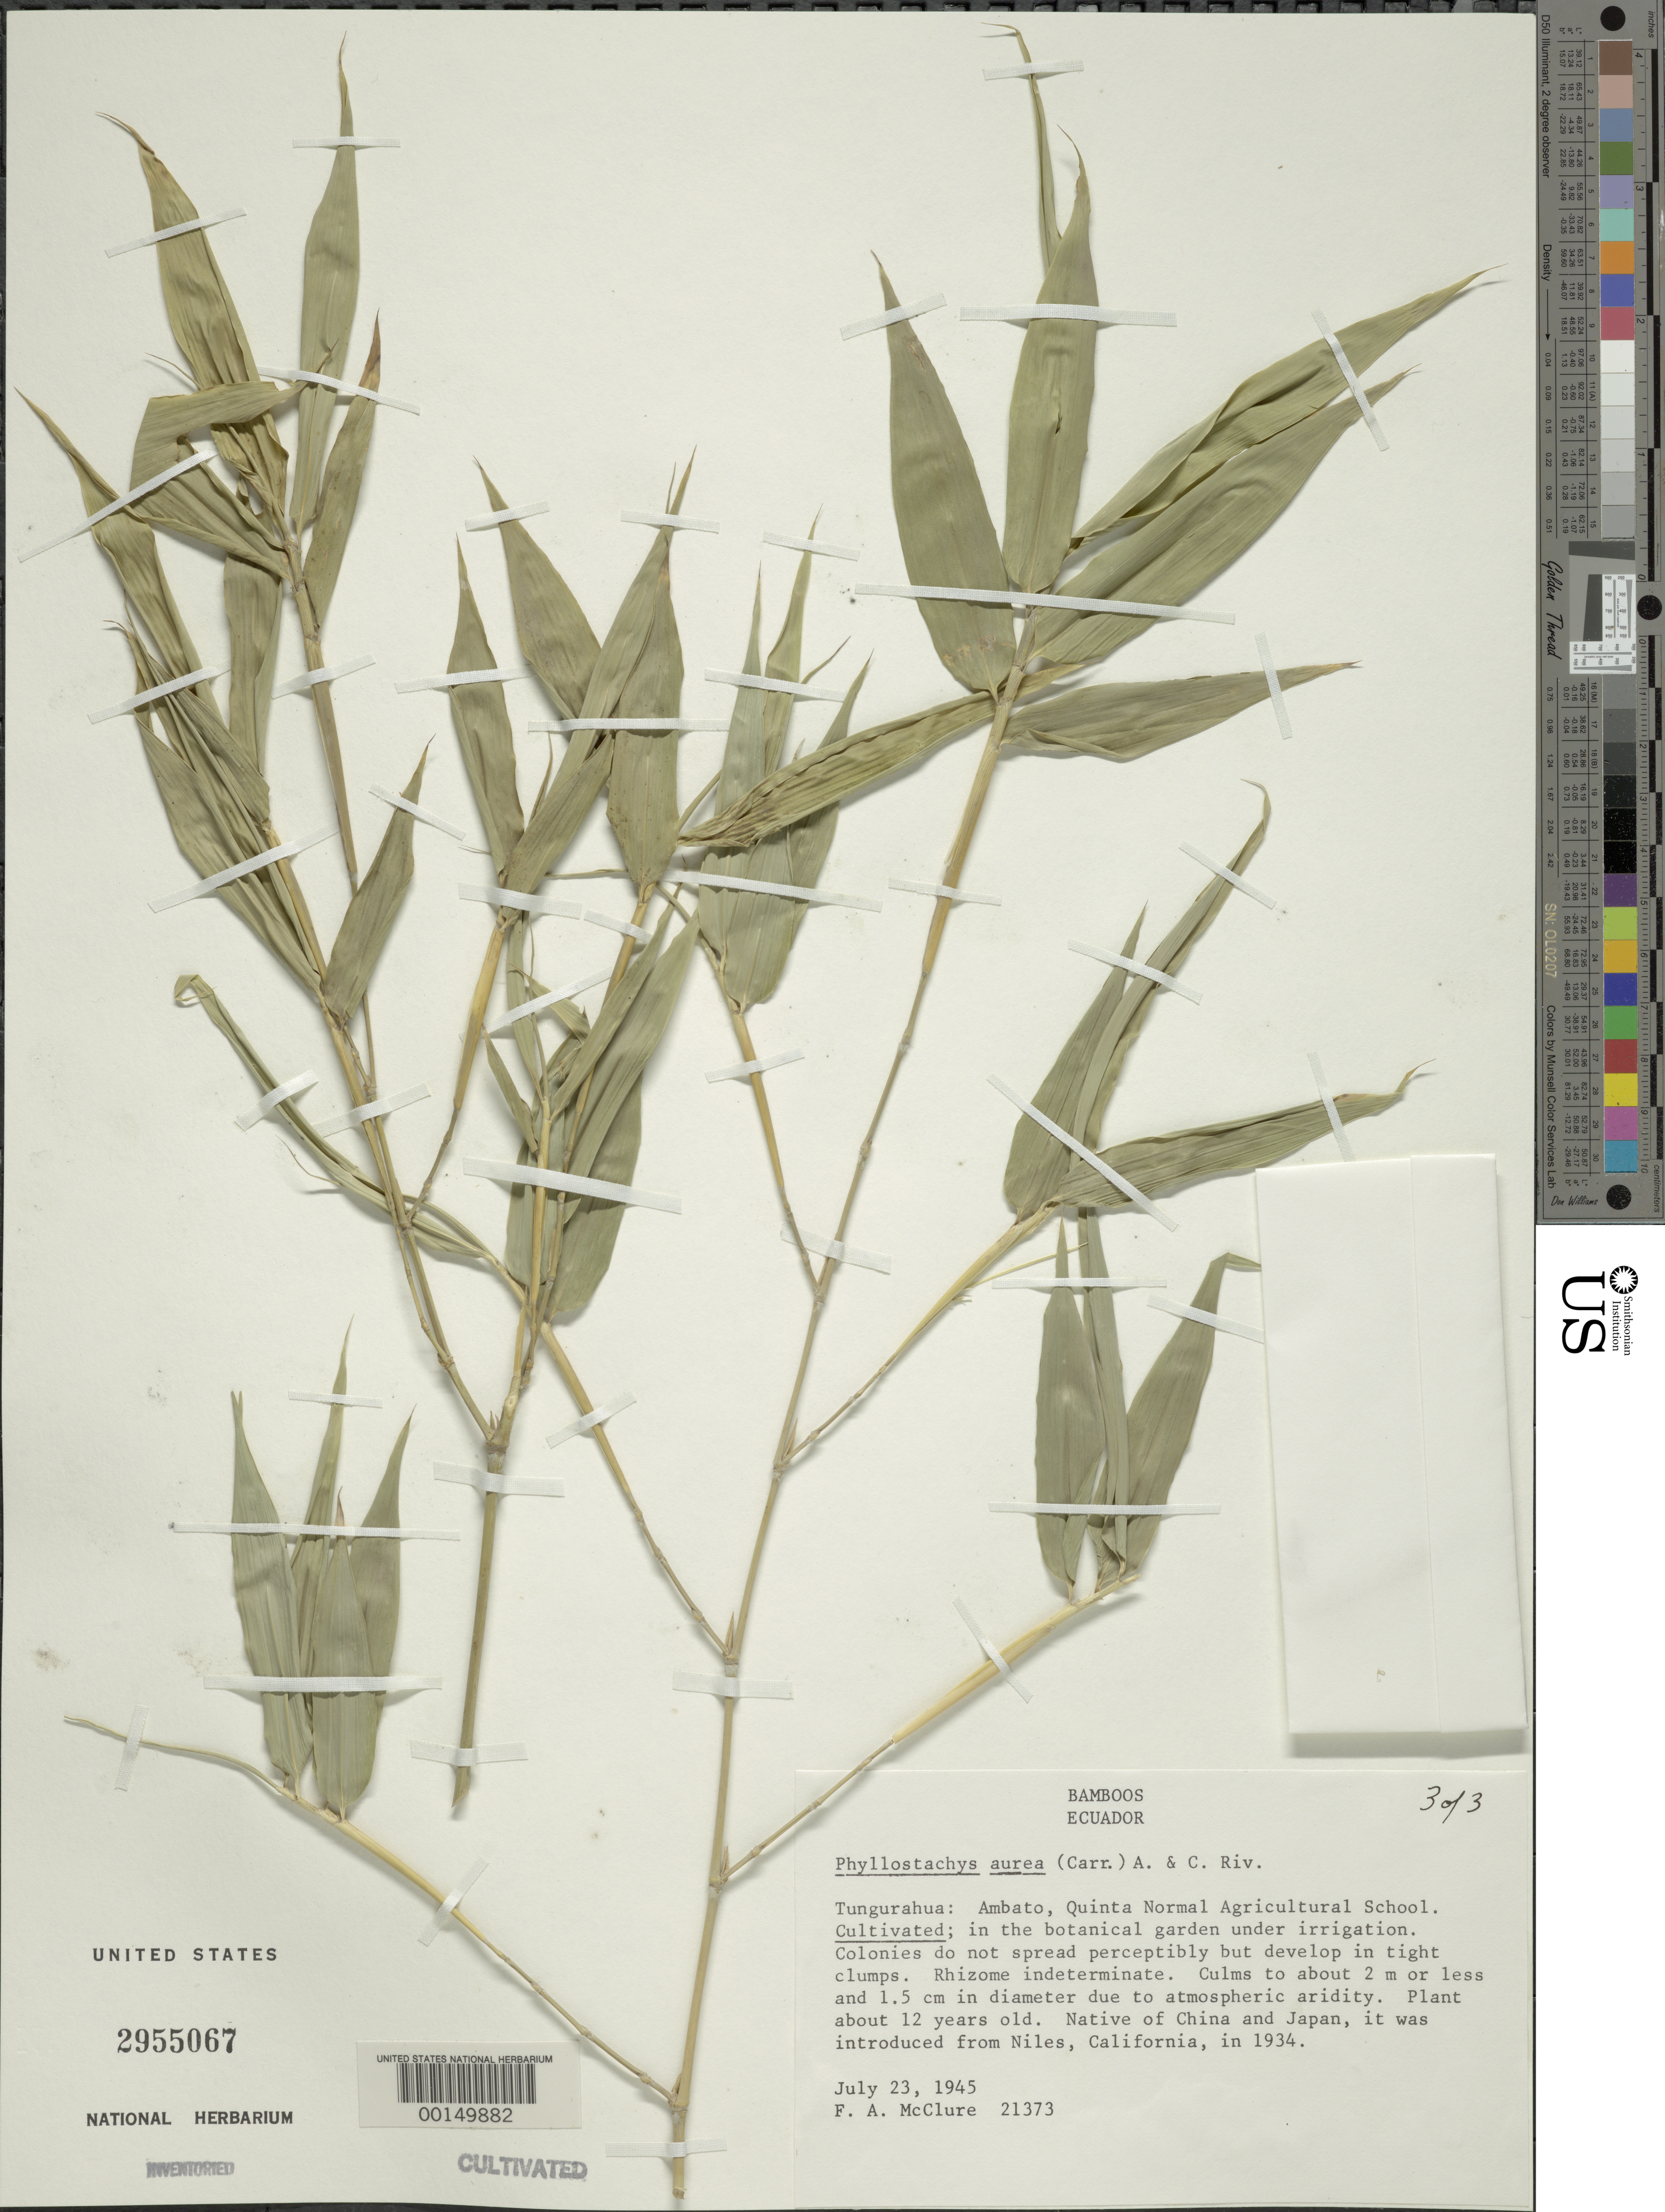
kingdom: Plantae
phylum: Tracheophyta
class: Liliopsida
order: Poales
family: Poaceae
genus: Phyllostachys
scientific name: Phyllostachys aurea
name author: Rivière & C. Rivière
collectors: F. A. McClure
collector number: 21373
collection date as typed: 23 Jul 1945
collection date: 1945-07-23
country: Ecuador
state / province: Tungurahua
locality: Ambato, quinta narmal agricultural school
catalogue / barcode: US 2955067